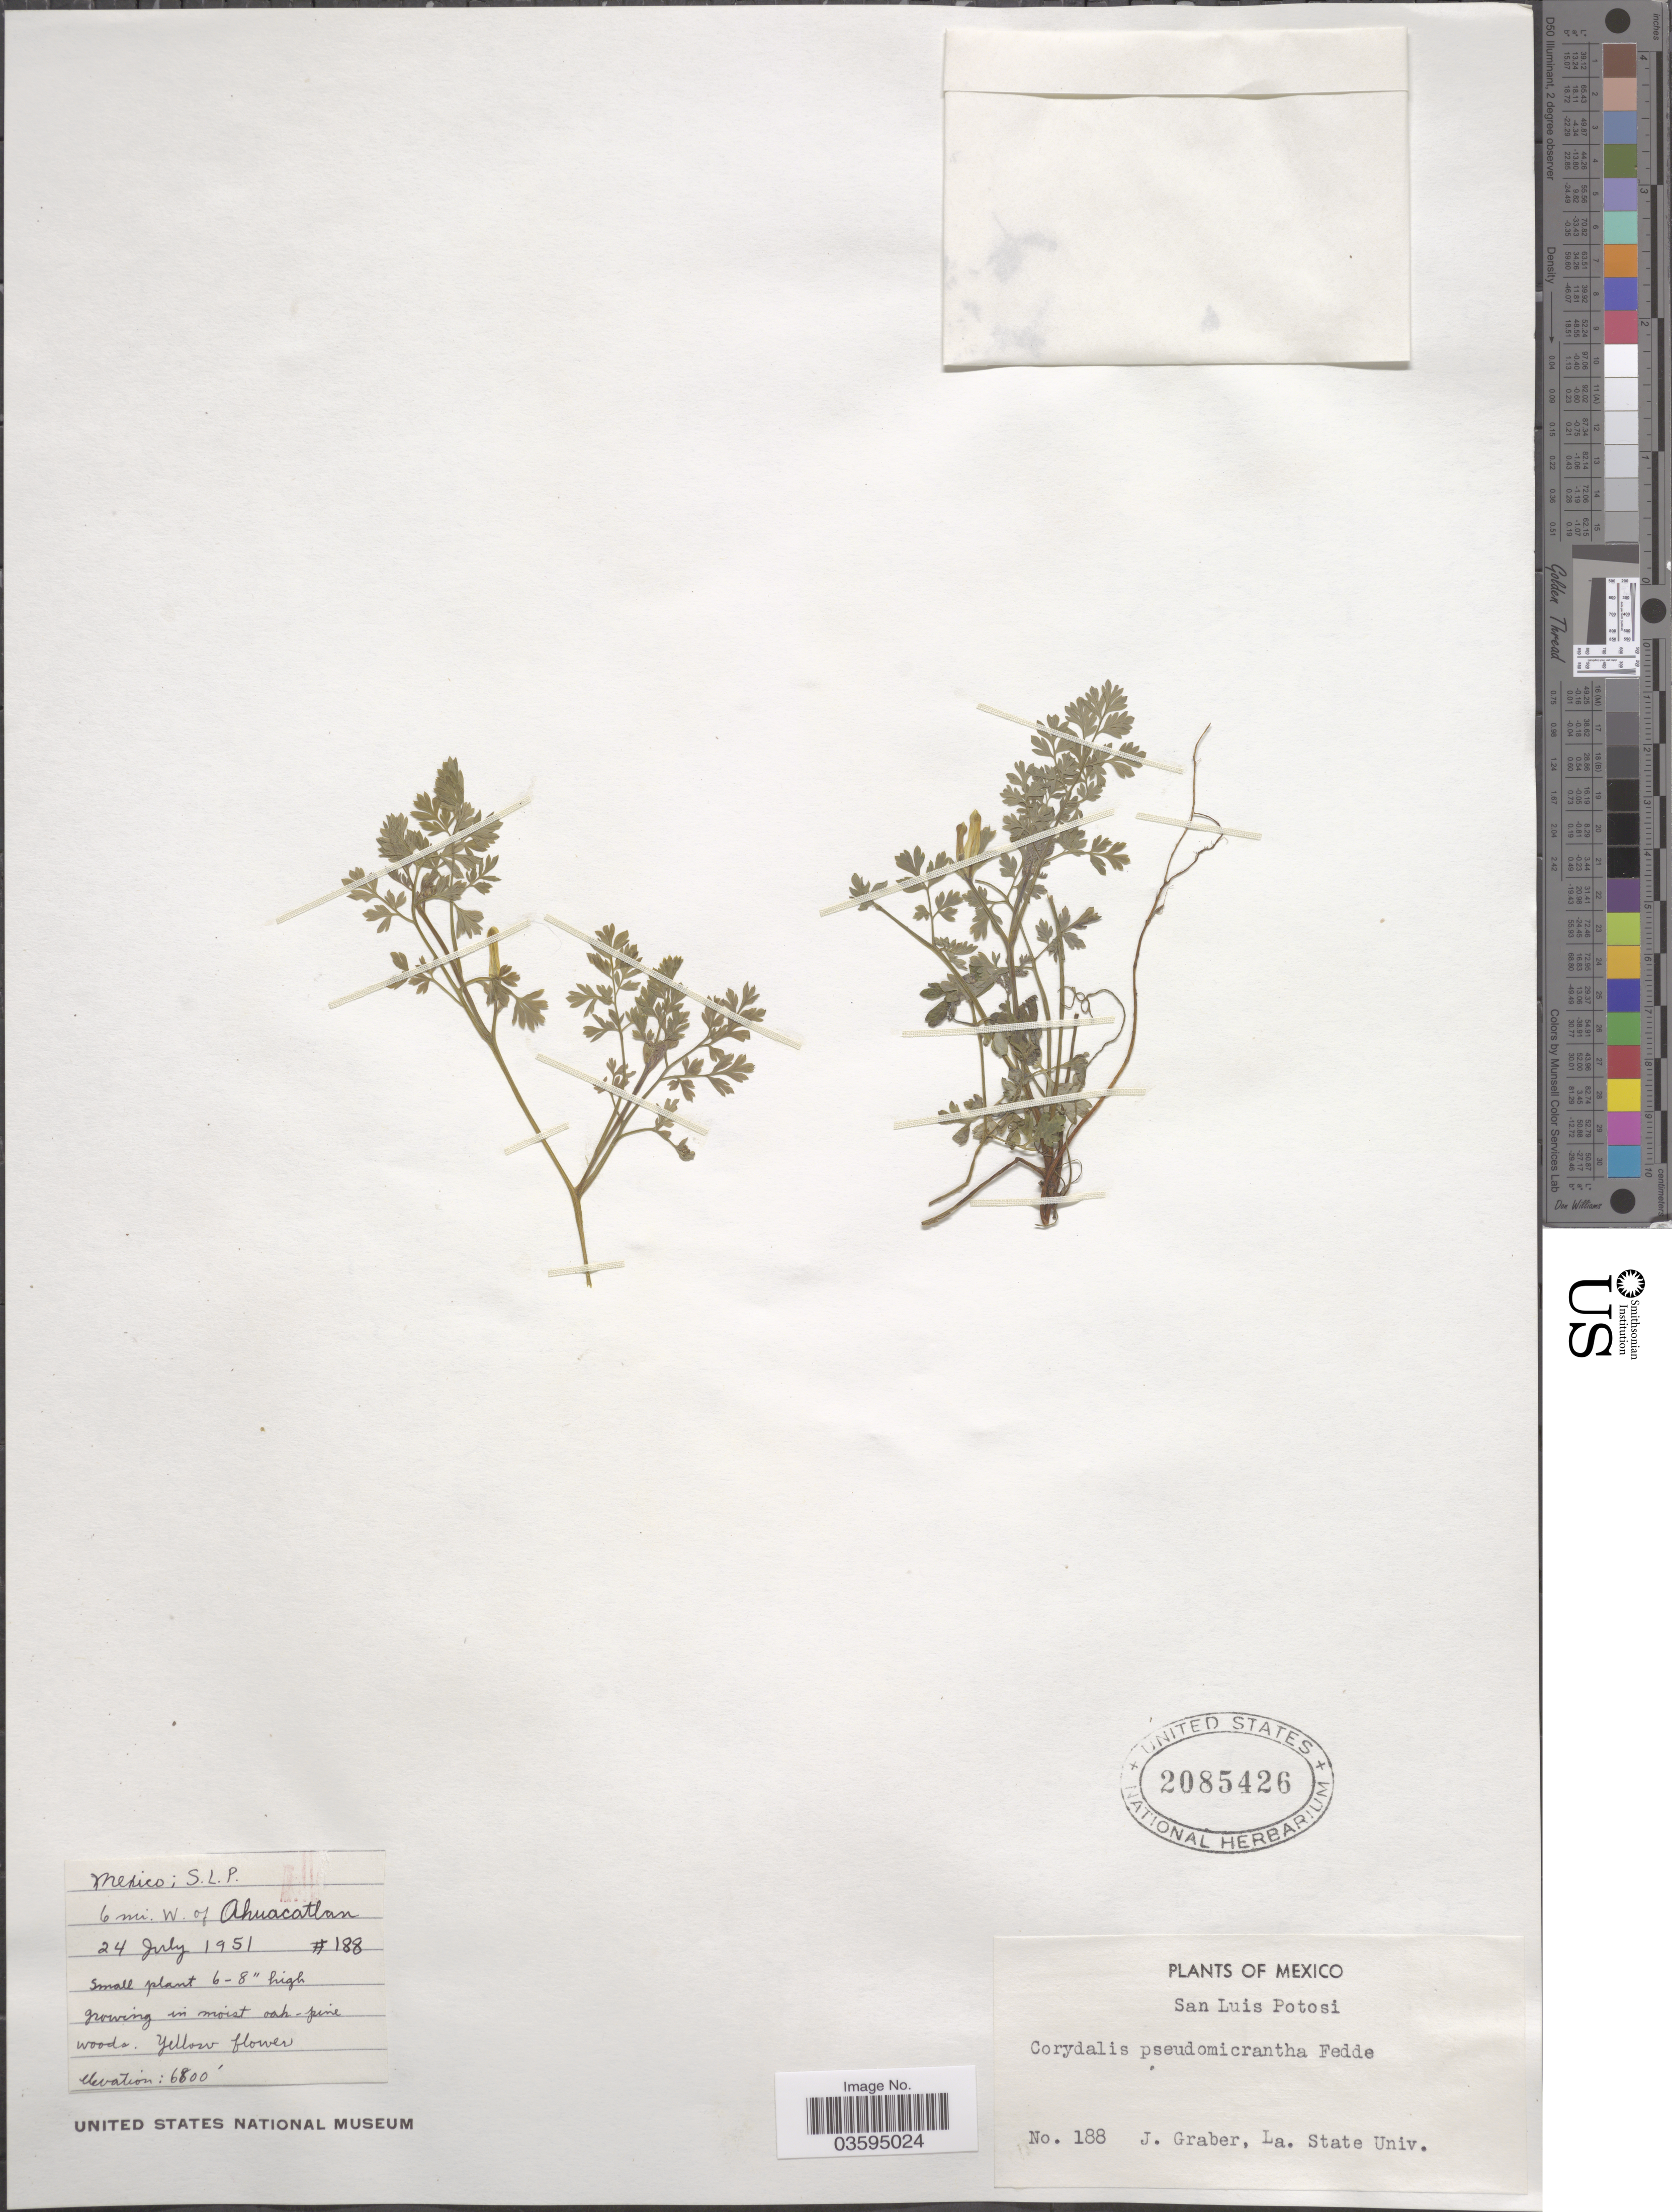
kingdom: Plantae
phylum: Tracheophyta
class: Magnoliopsida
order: Ranunculales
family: Papaveraceae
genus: Corydalis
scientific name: Corydalis pseudomicrantha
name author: Fedde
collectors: J. Graber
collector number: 188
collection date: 1951-07-24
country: Mexico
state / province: San Luis Potosí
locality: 6 mi. W. of Ahuacatlan.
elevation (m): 2073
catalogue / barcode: US 2085426